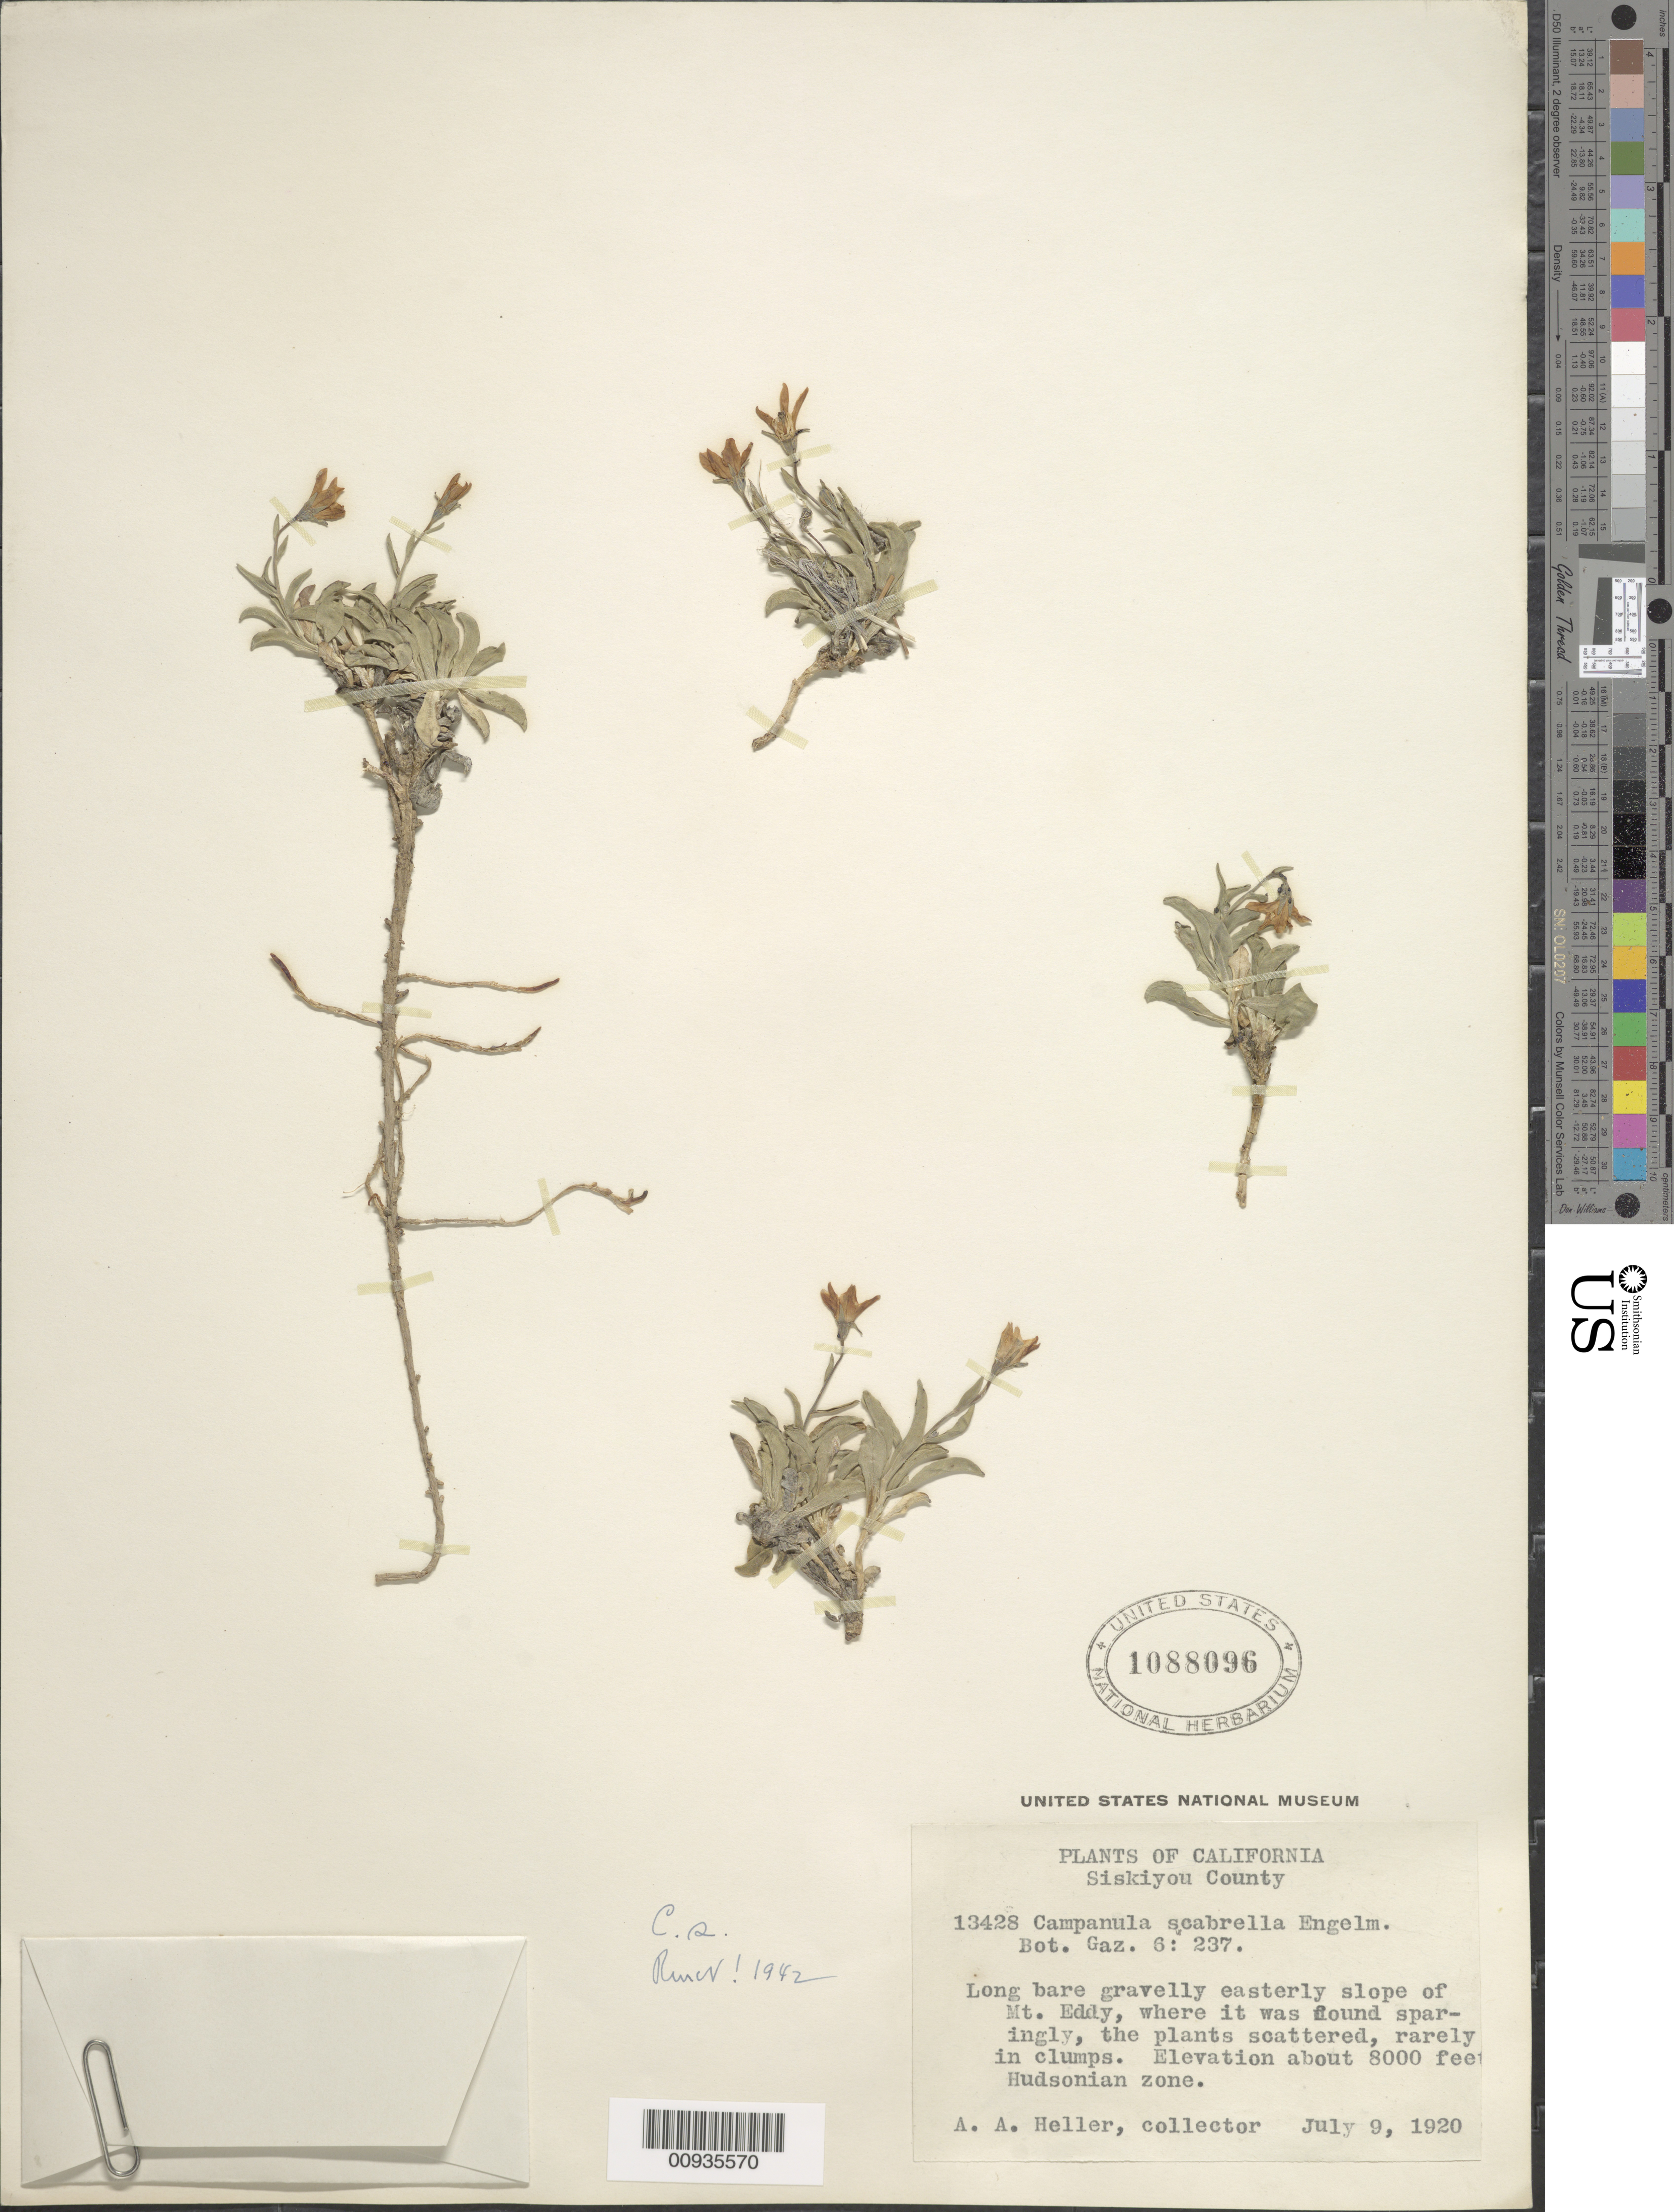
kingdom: Plantae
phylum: Tracheophyta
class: Magnoliopsida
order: Asterales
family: Campanulaceae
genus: Campanula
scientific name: Campanula scabrella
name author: Engelm.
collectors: A. A. Heller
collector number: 13428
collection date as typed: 09 Jul 1920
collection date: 1920-07-09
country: United States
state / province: California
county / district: Siskiyou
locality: Mt. Eddy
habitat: Long bare gravelly easterly slope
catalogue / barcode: US 1088096